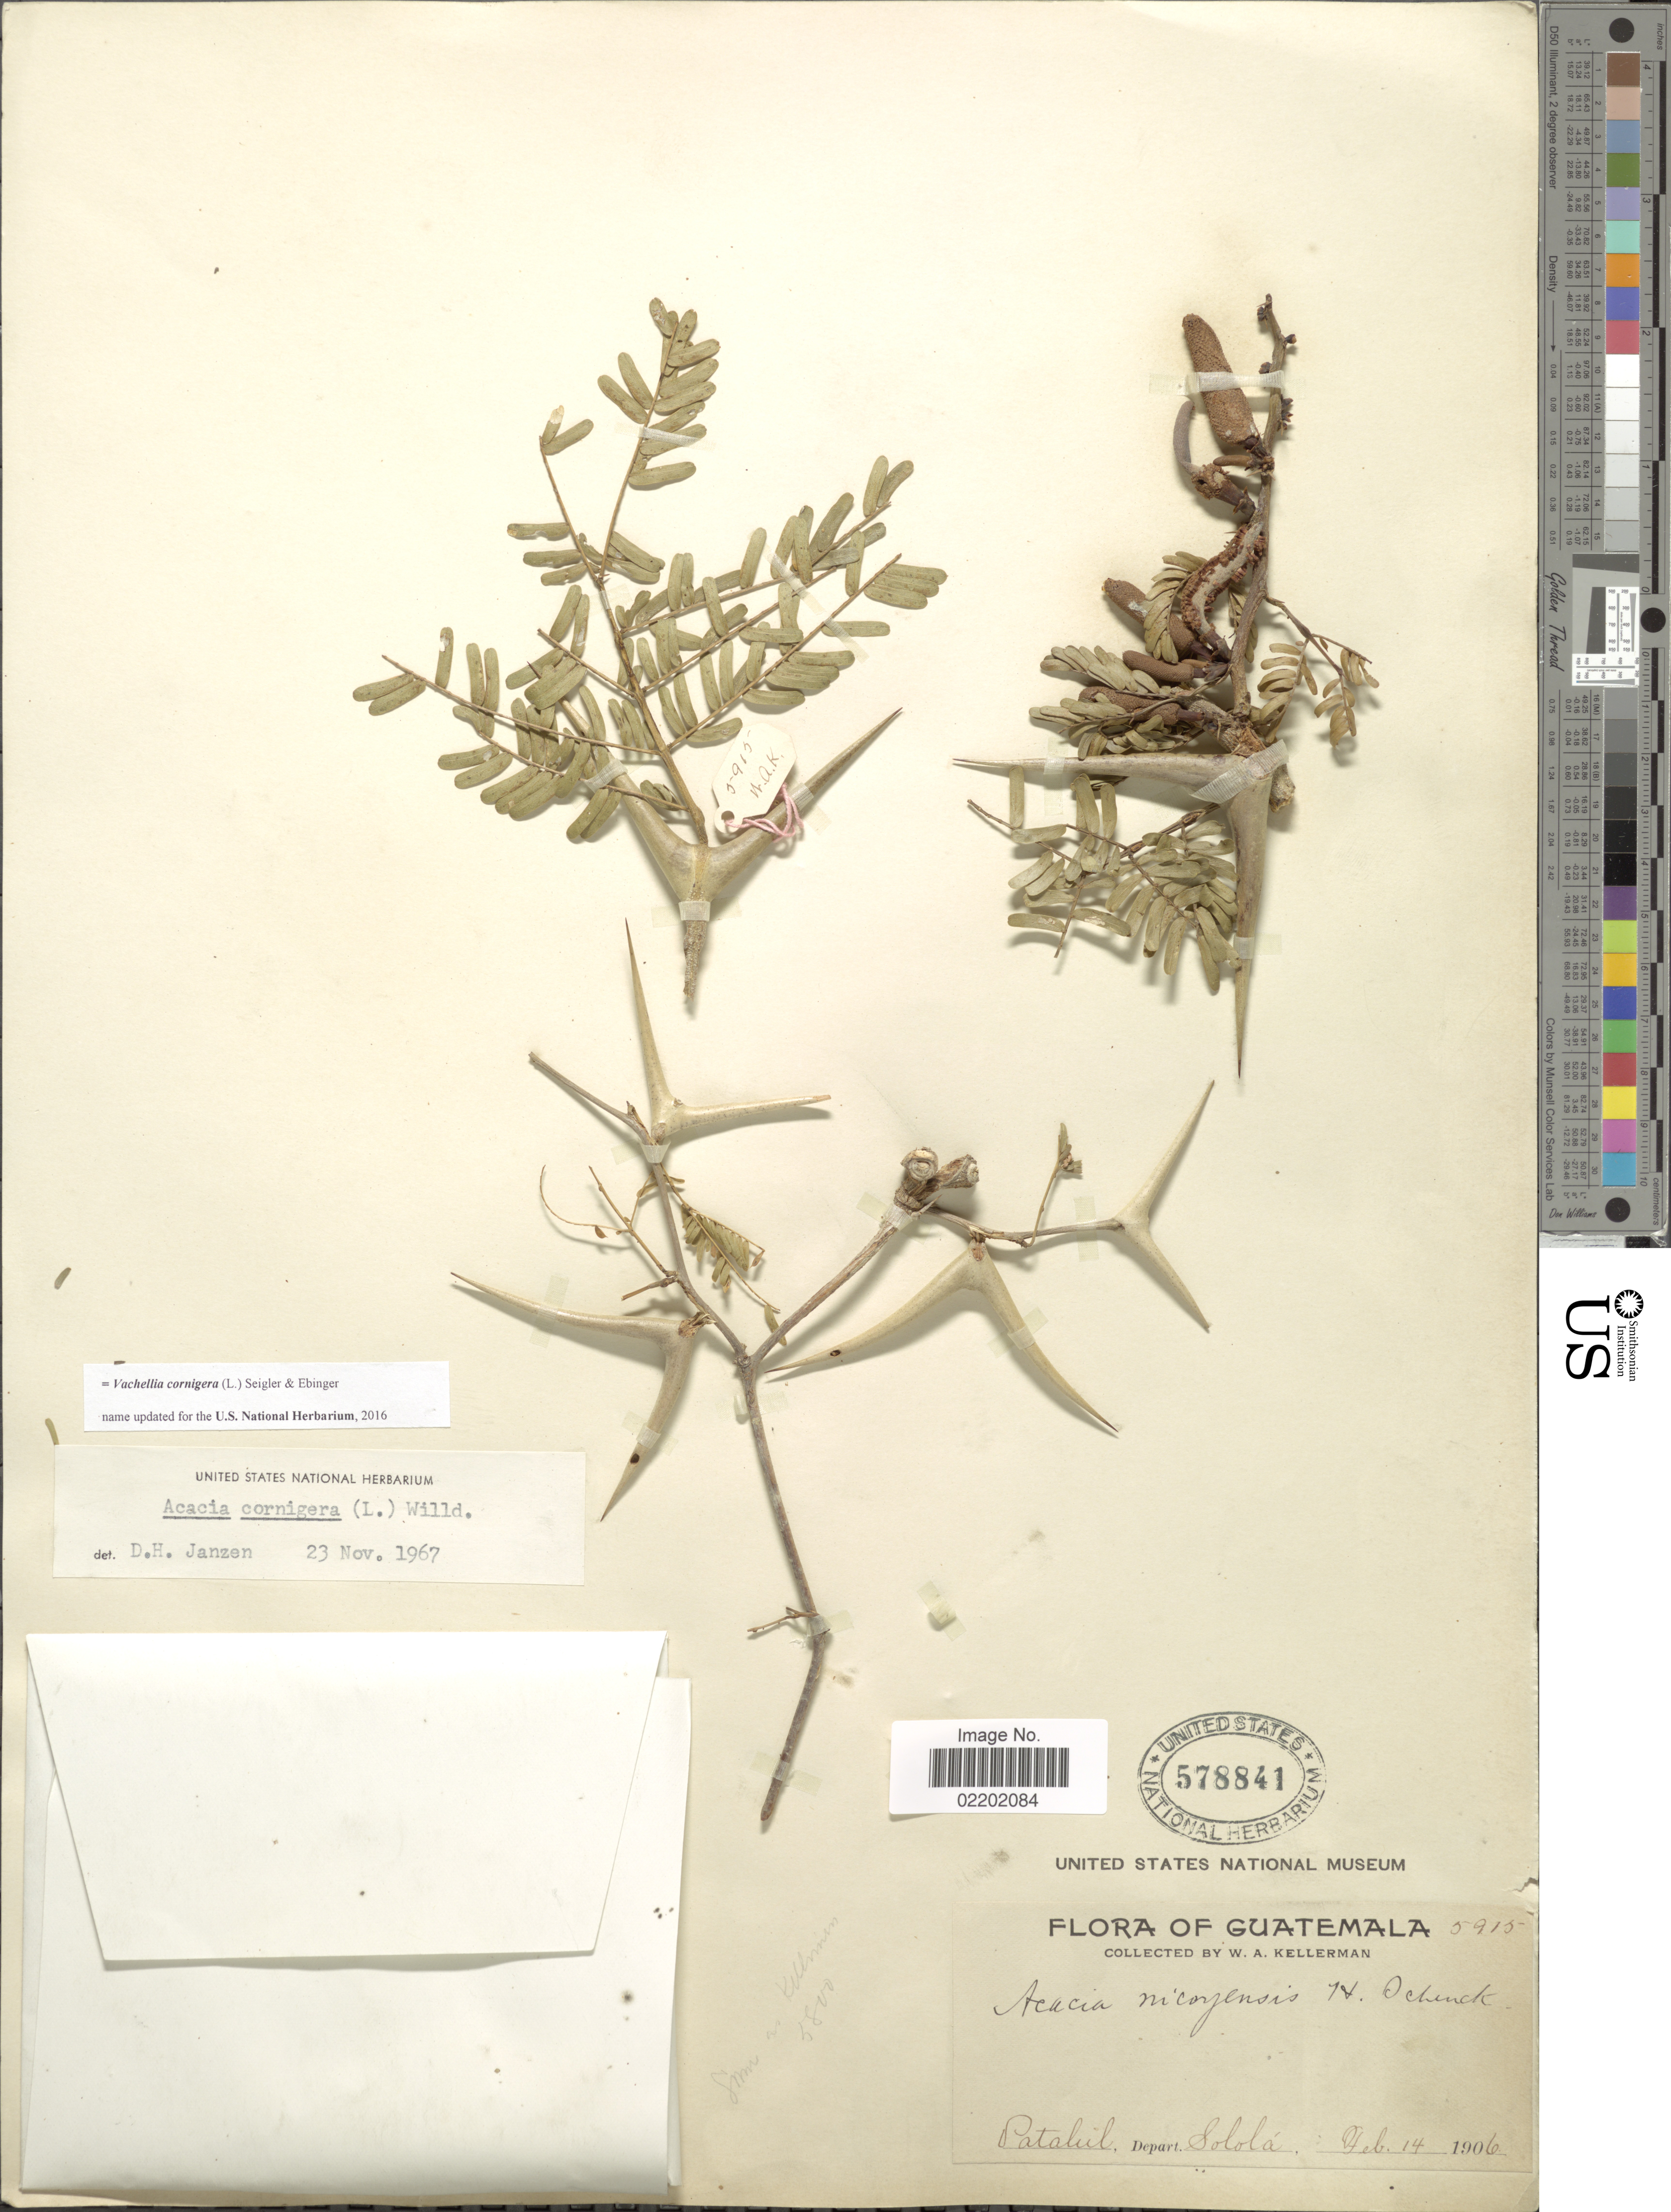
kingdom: Plantae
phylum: Tracheophyta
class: Magnoliopsida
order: Fabales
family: Fabaceae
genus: Vachellia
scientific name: Vachellia cornigera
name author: (L.) Seigler & Ebinger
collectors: W. Kellerman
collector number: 5915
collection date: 1906-02-14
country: Guatemala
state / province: Sololá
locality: Patalul, Depart. Sololá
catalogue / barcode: US 578841